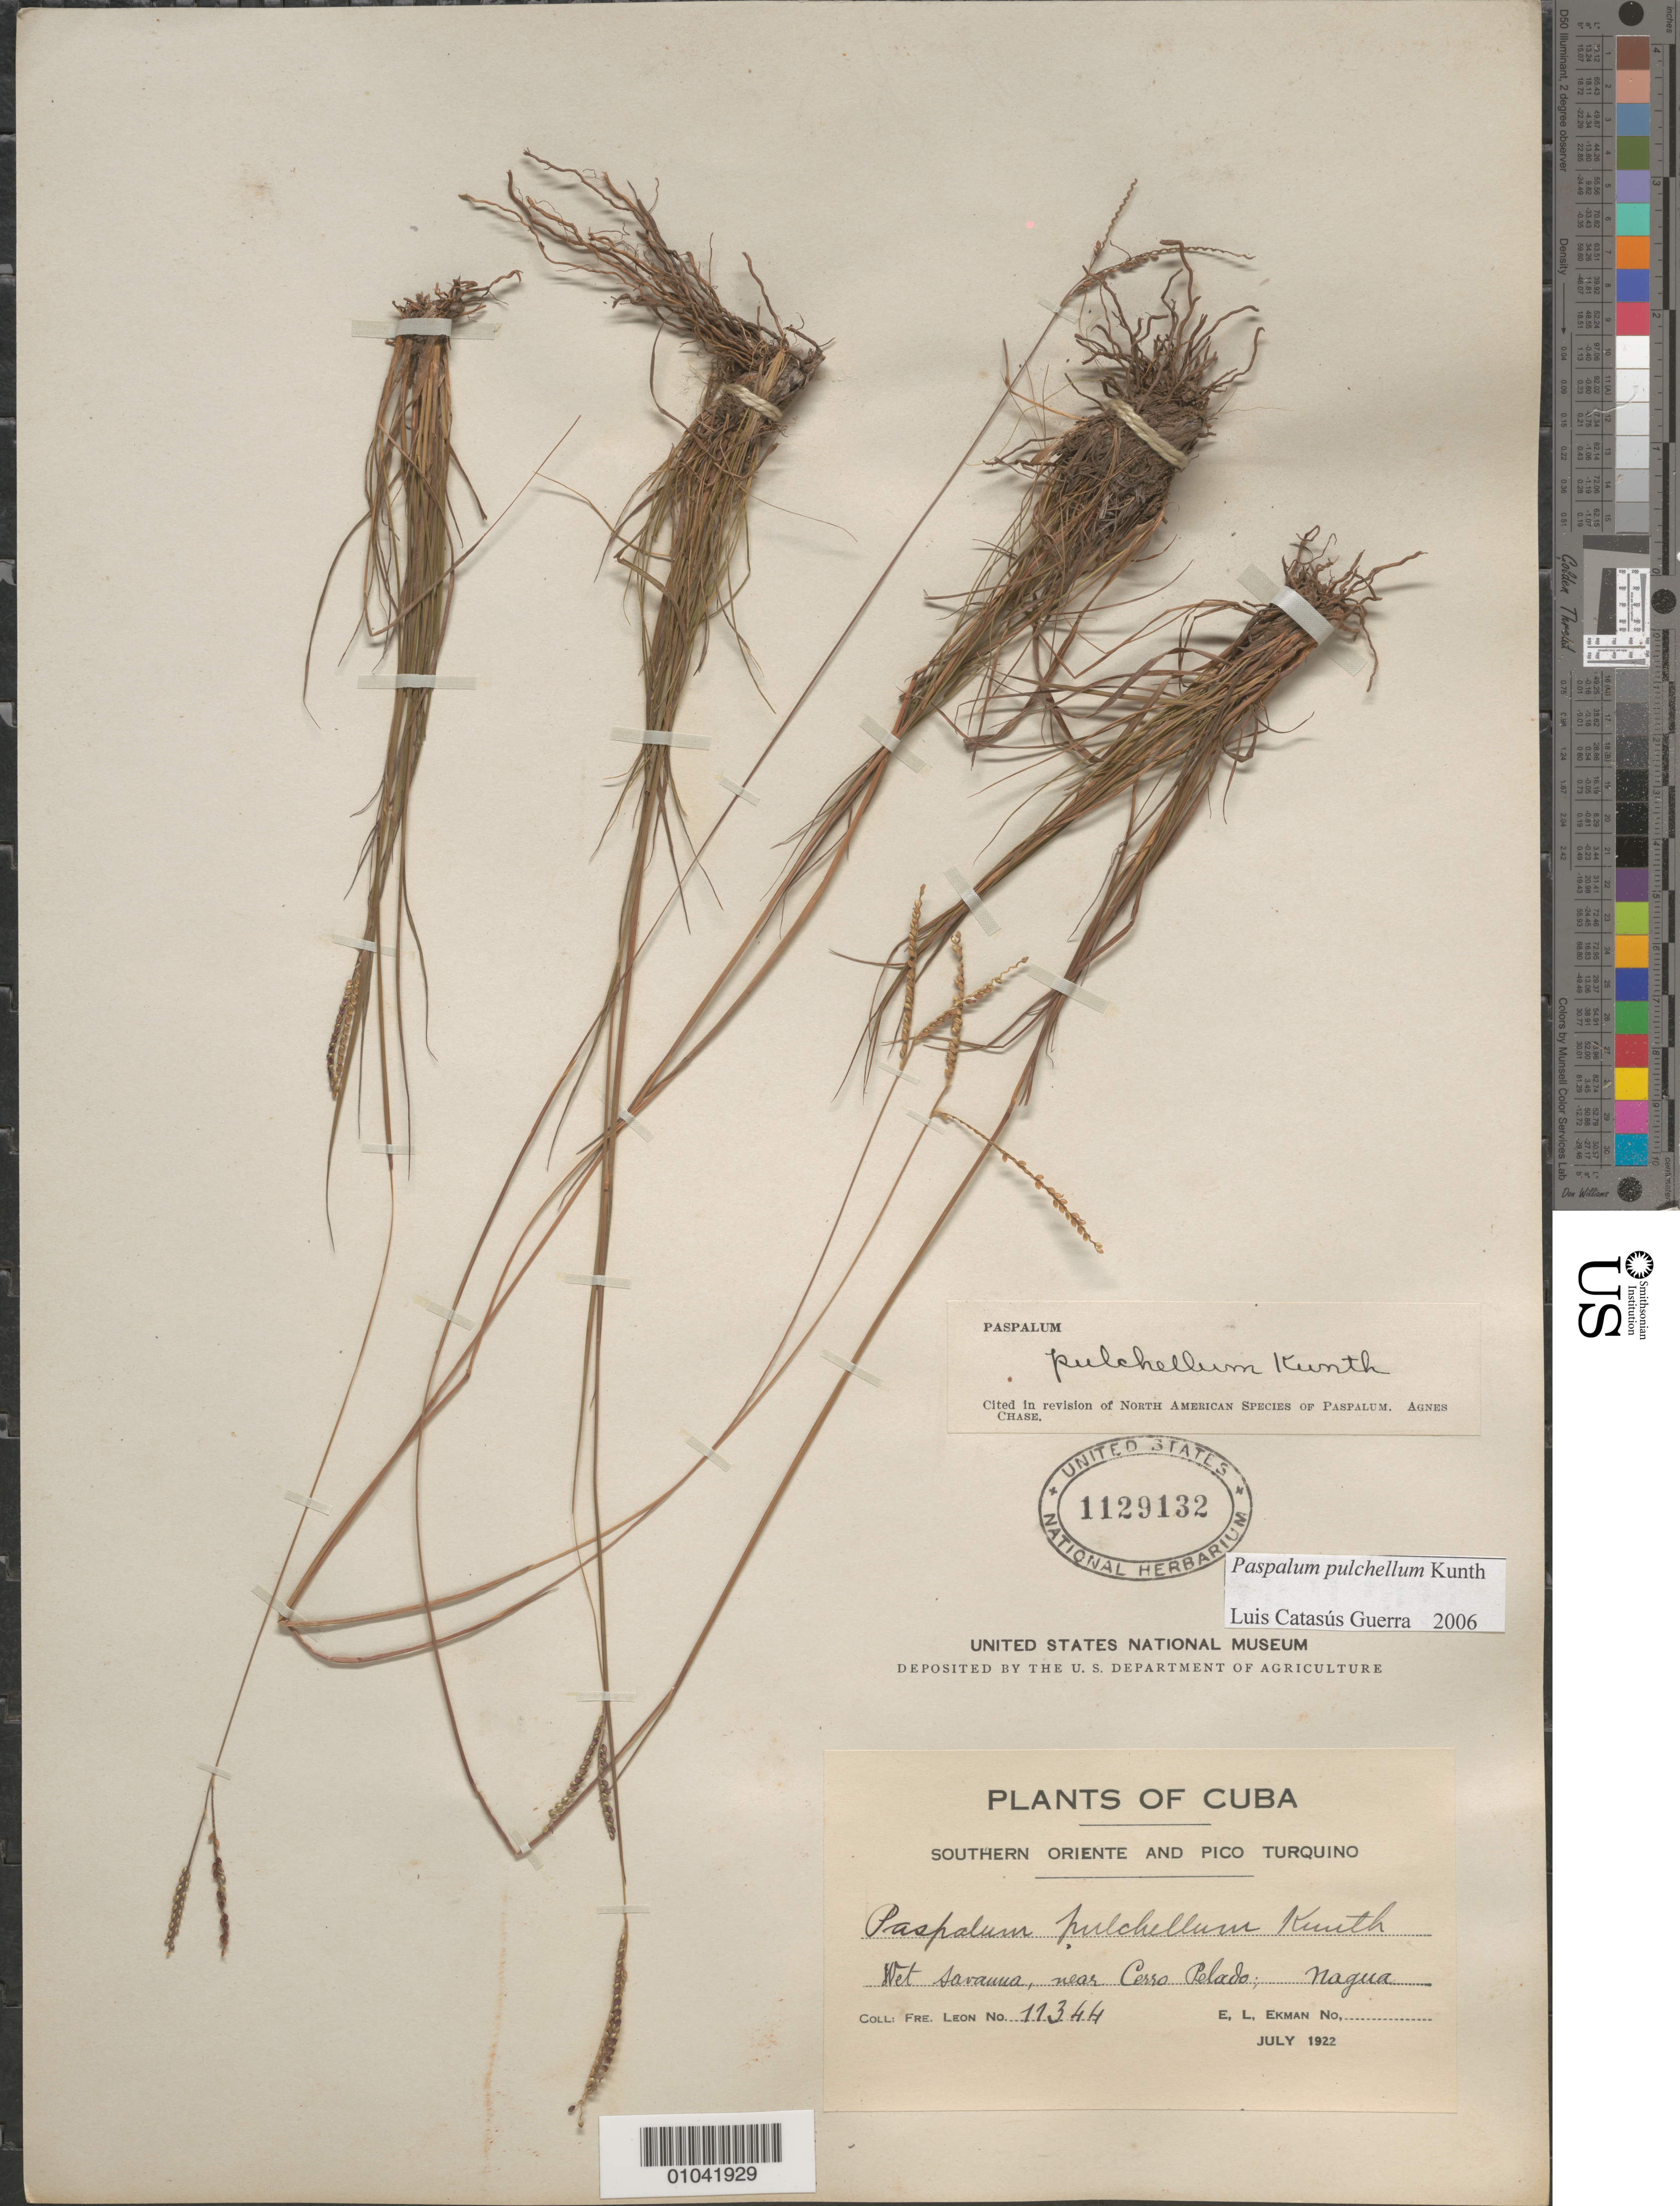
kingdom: Plantae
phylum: Tracheophyta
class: Liliopsida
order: Poales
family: Poaceae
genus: Paspalum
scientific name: Paspalum pulchellum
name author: Kunth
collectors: E. L. Ekman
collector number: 11344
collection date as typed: Jul 1922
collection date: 1922-07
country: Cuba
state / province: La Habana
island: Cuba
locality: Near Cerro Pelado, Nagua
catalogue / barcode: US 1129132